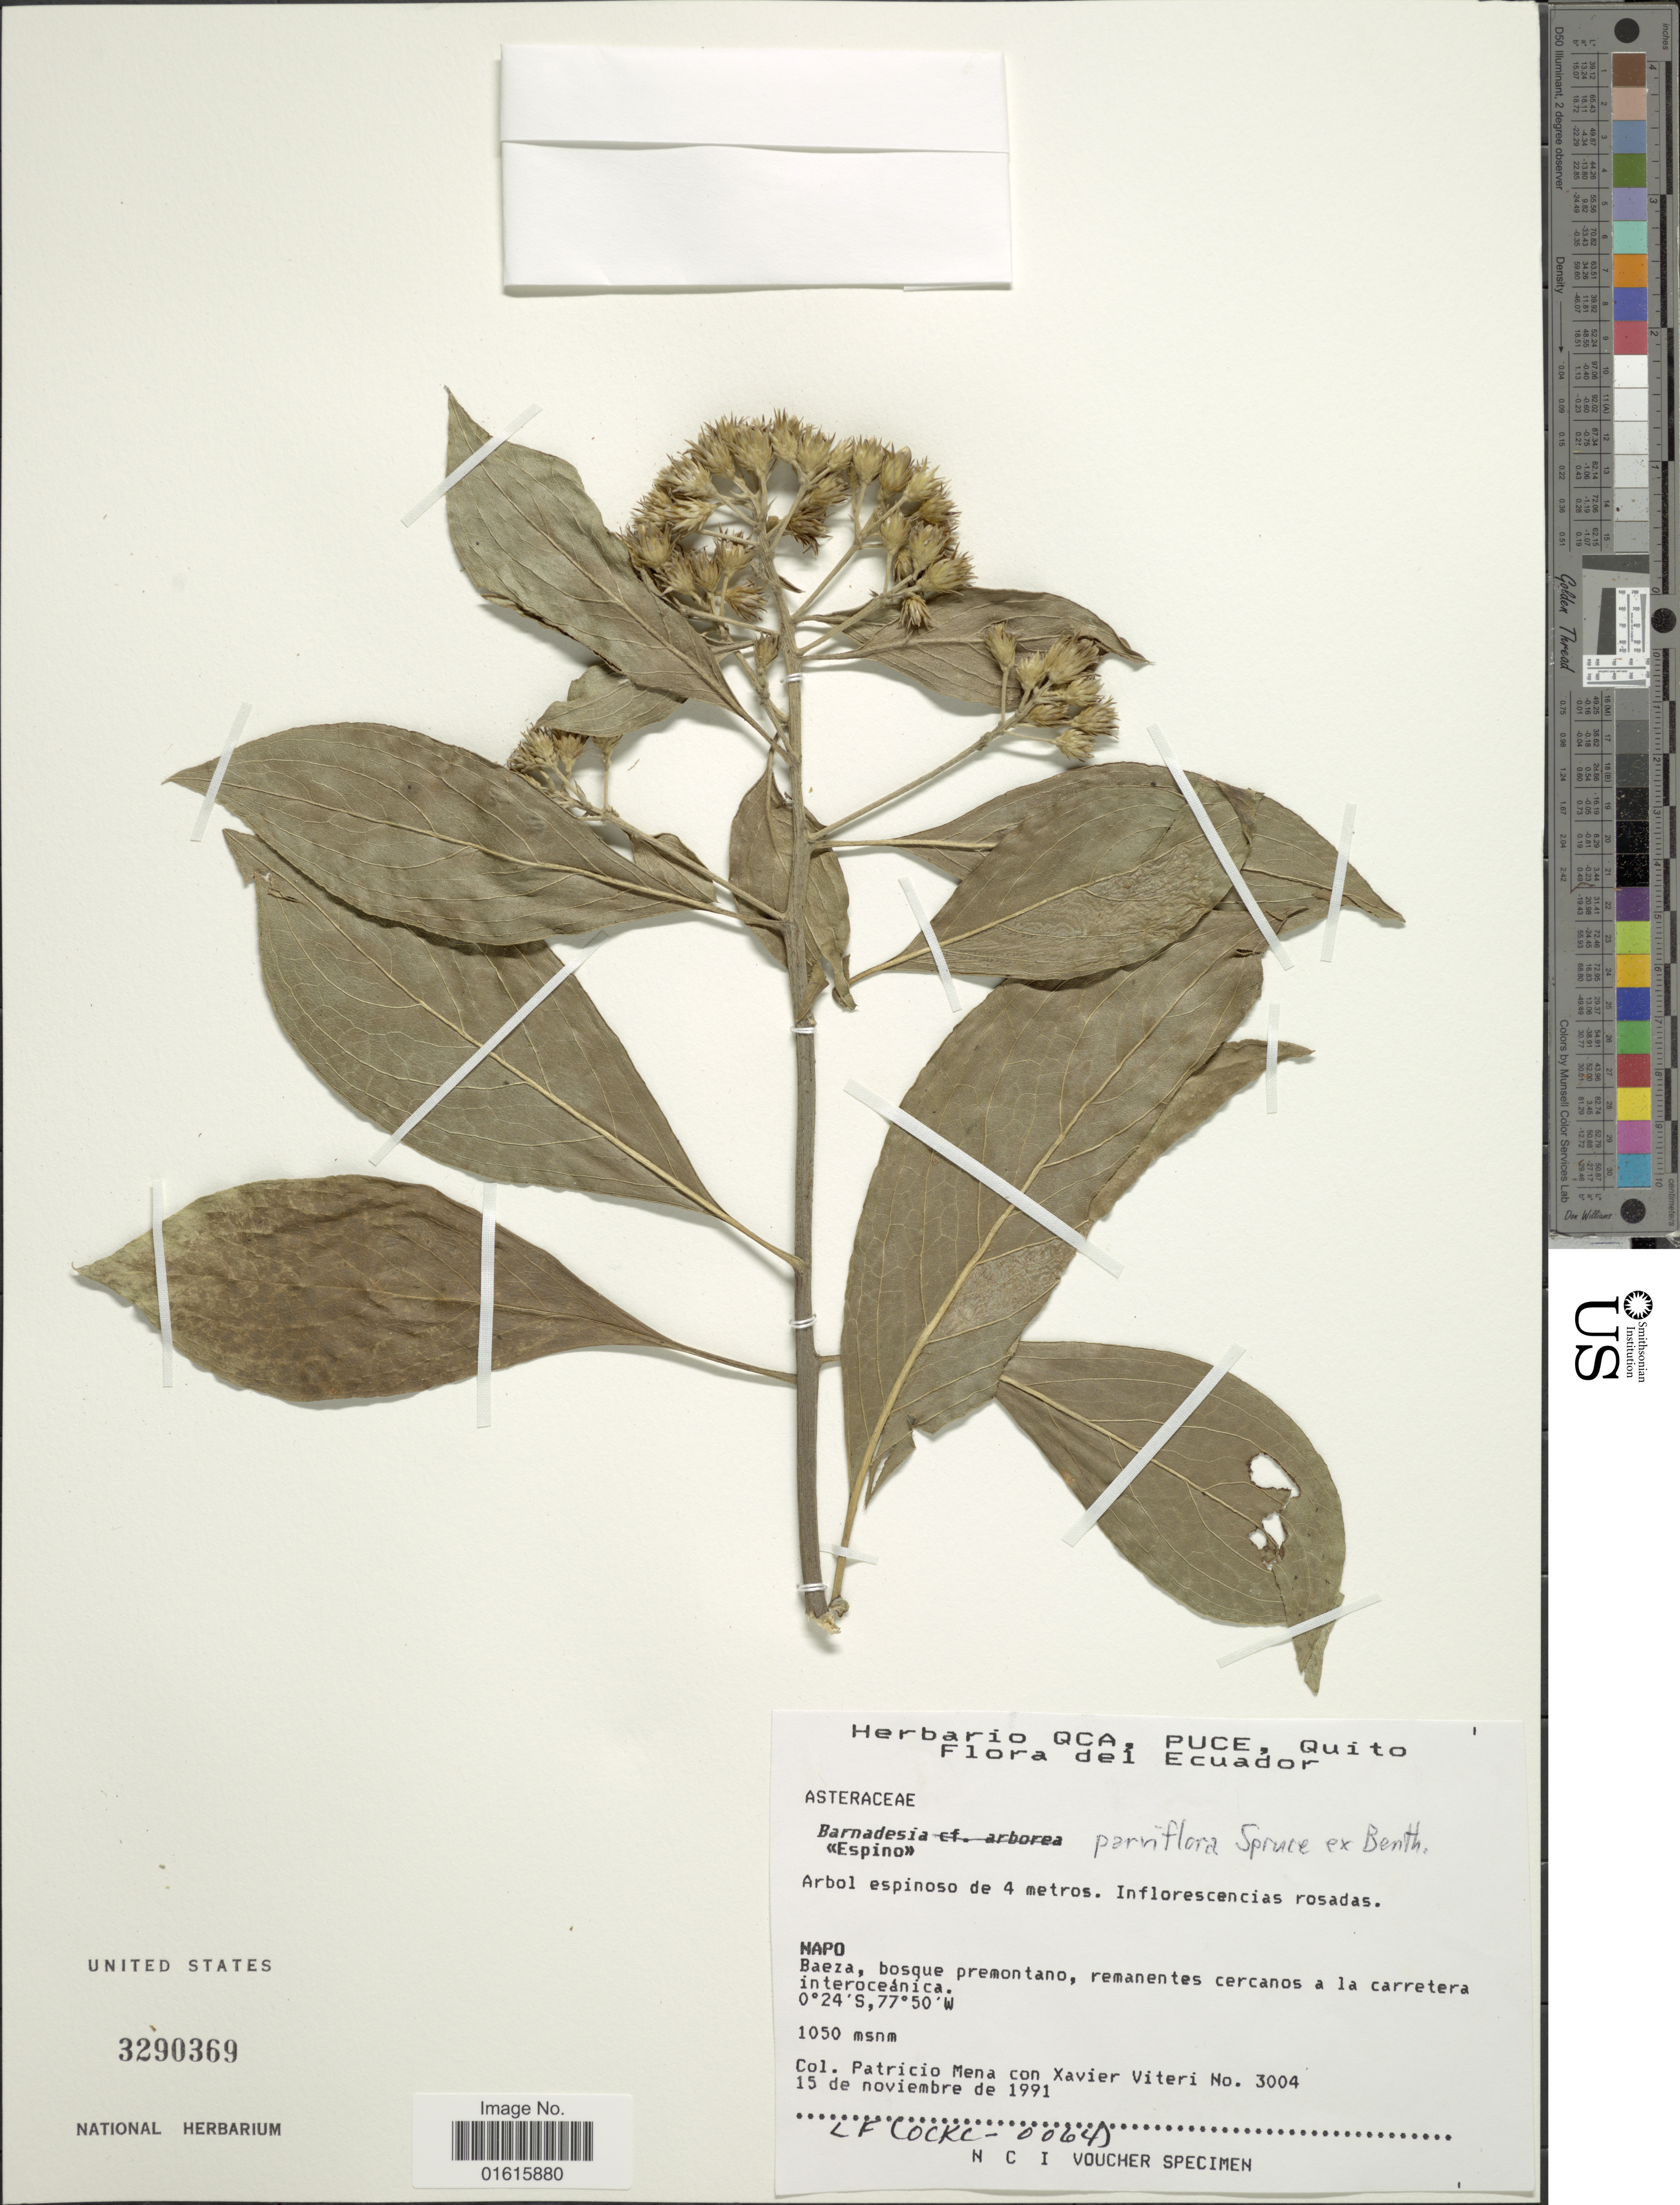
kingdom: Plantae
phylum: Tracheophyta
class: Magnoliopsida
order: Asterales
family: Asteraceae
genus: Barnadesia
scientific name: Barnadesia parviflora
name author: Spruce ex Benth. & Hook. f.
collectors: P. Mena & X. Viteri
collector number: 3004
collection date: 1991-11-15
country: Ecuador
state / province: Napo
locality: Baeza, bosque premontano, remanentes cercanos a la carretera interoceanica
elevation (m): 1050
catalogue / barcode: US 3290369